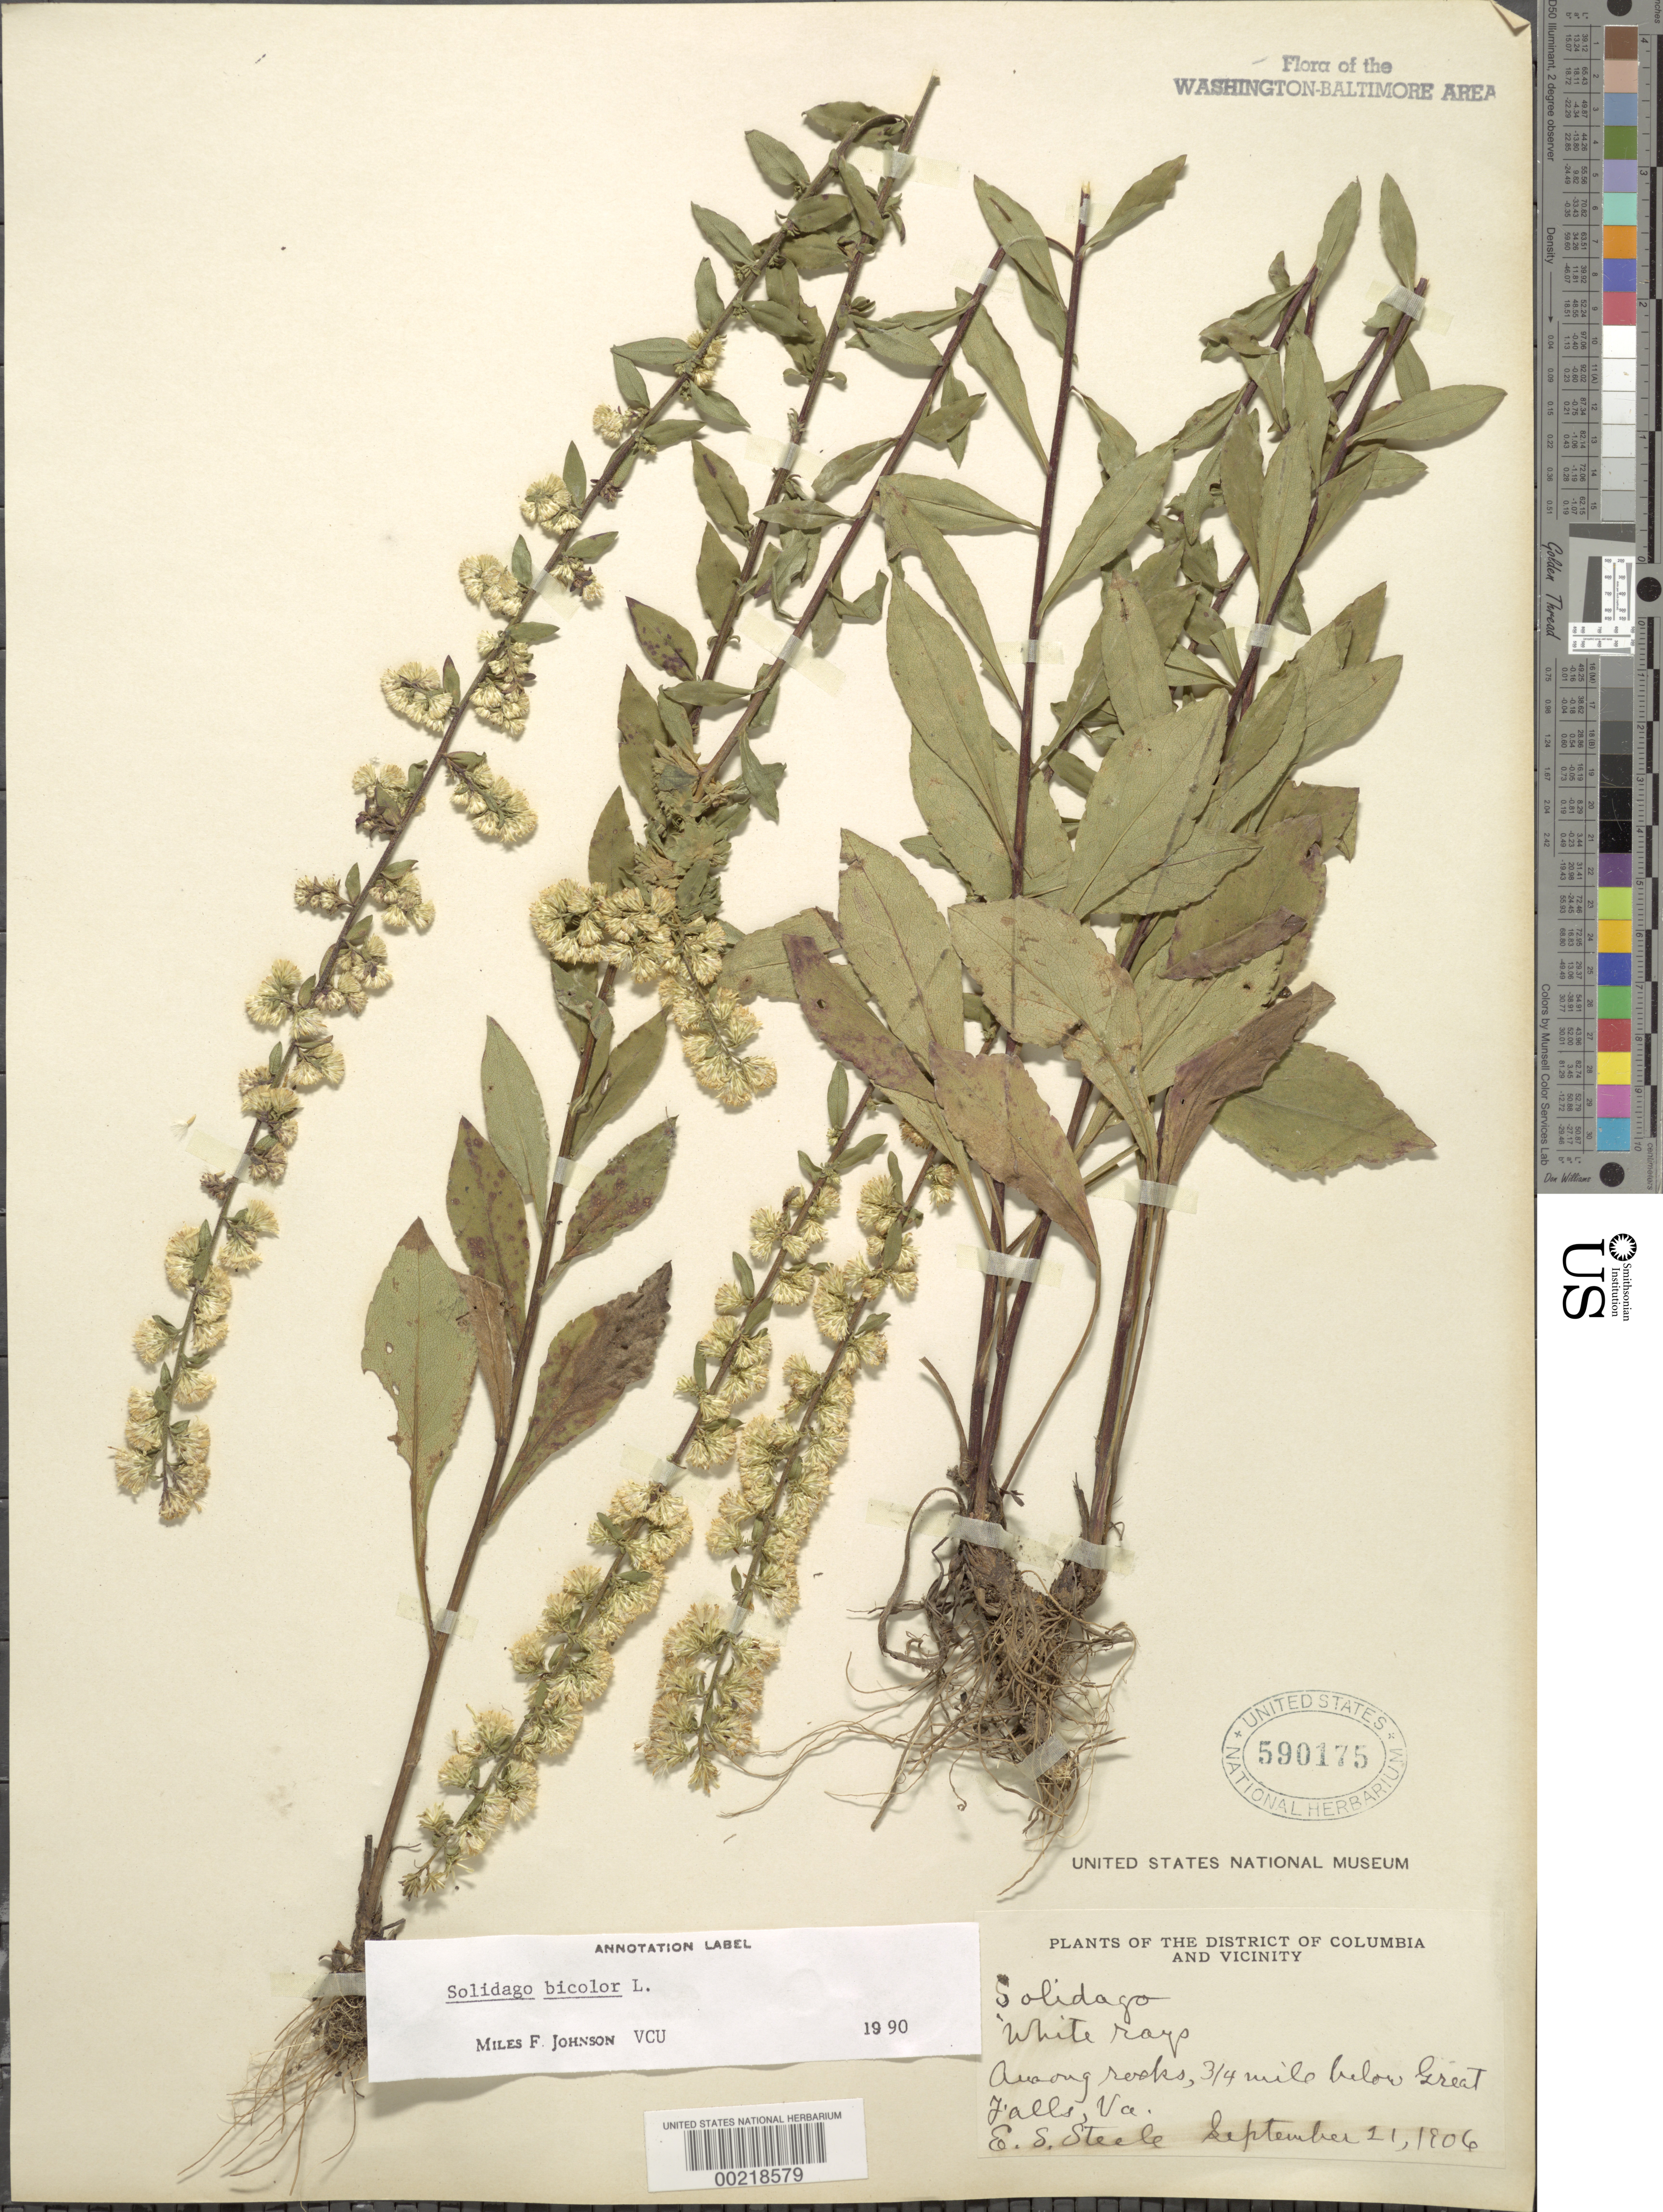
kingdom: Plantae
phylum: Tracheophyta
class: Magnoliopsida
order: Asterales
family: Asteraceae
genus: Solidago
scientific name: Solidago bicolor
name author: L.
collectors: E. Steele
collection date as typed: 21 Sep 1906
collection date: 1906-09-21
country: United States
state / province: Virginia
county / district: Fairfax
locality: Great Falls vicinity C. & O. Canal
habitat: Among rocks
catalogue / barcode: US 590175